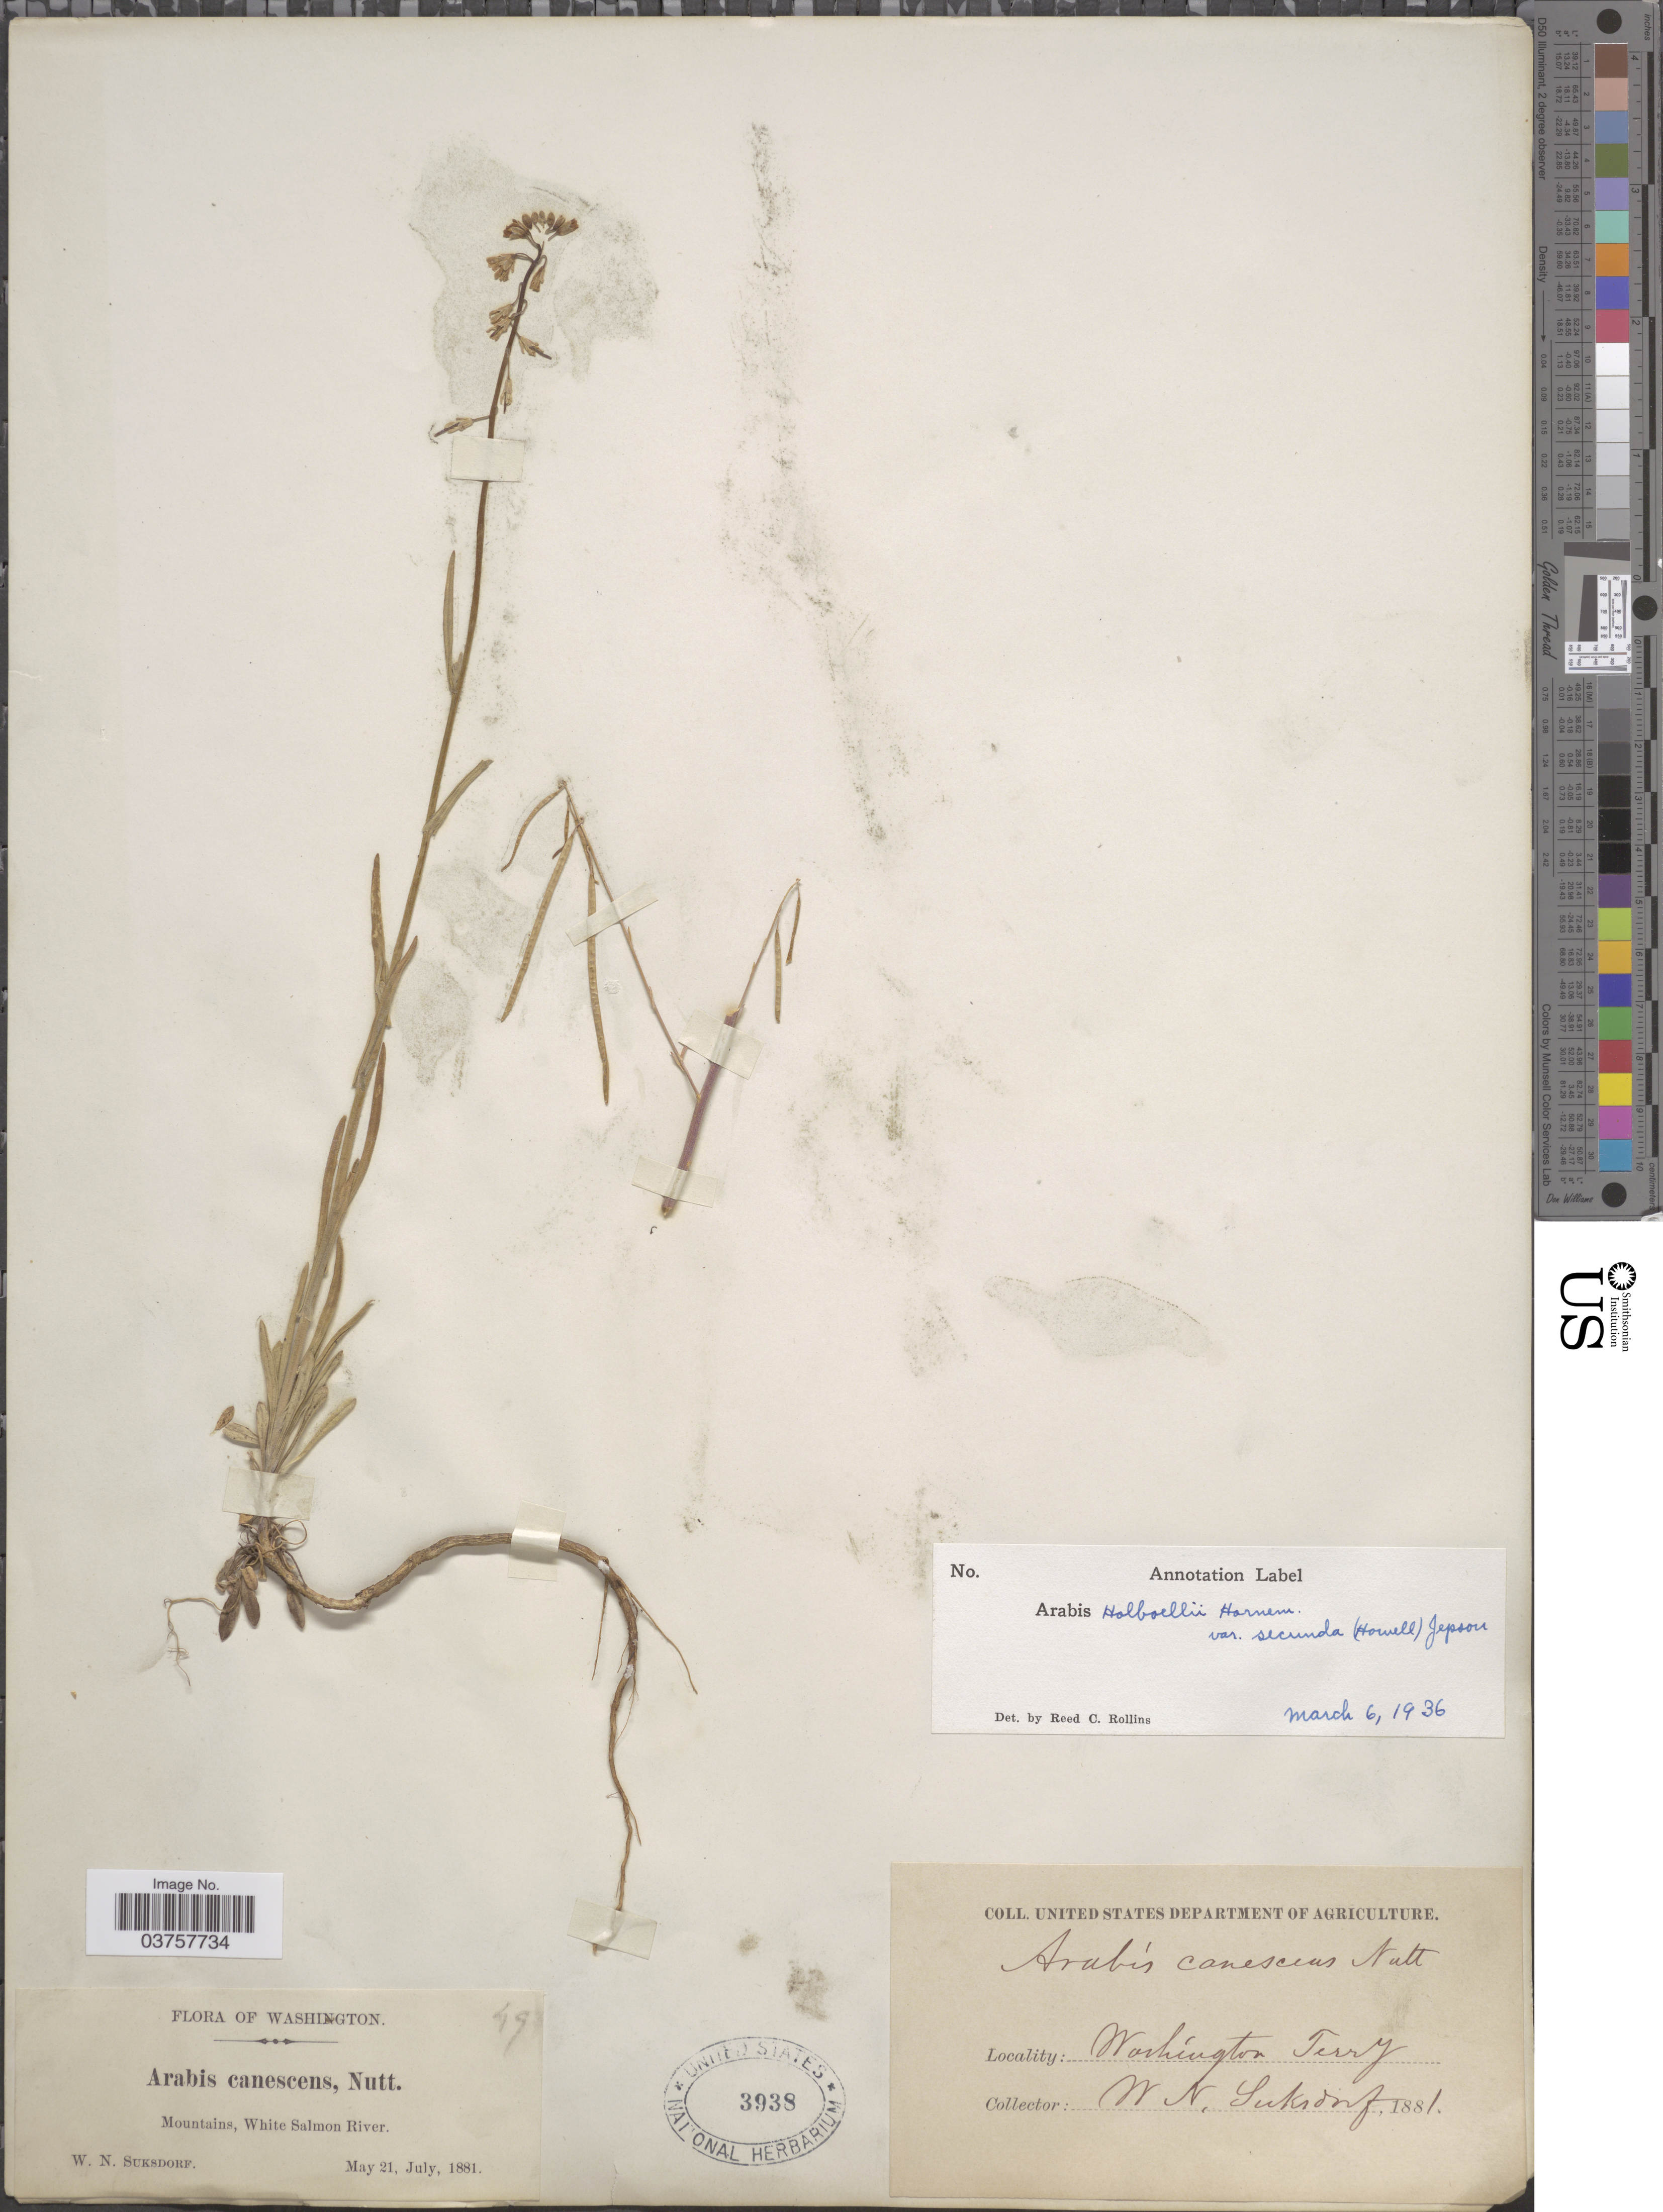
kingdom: Plantae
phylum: Tracheophyta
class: Magnoliopsida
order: Brassicales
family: Brassicaceae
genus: Arabis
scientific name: Arabis holboellii var. retrofracta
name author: Rydb.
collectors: W. N. Suksdorf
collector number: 49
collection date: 1881-05-21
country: United States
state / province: Washington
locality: Mountains, White Salmon River. Washington Terry.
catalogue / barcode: US 3938